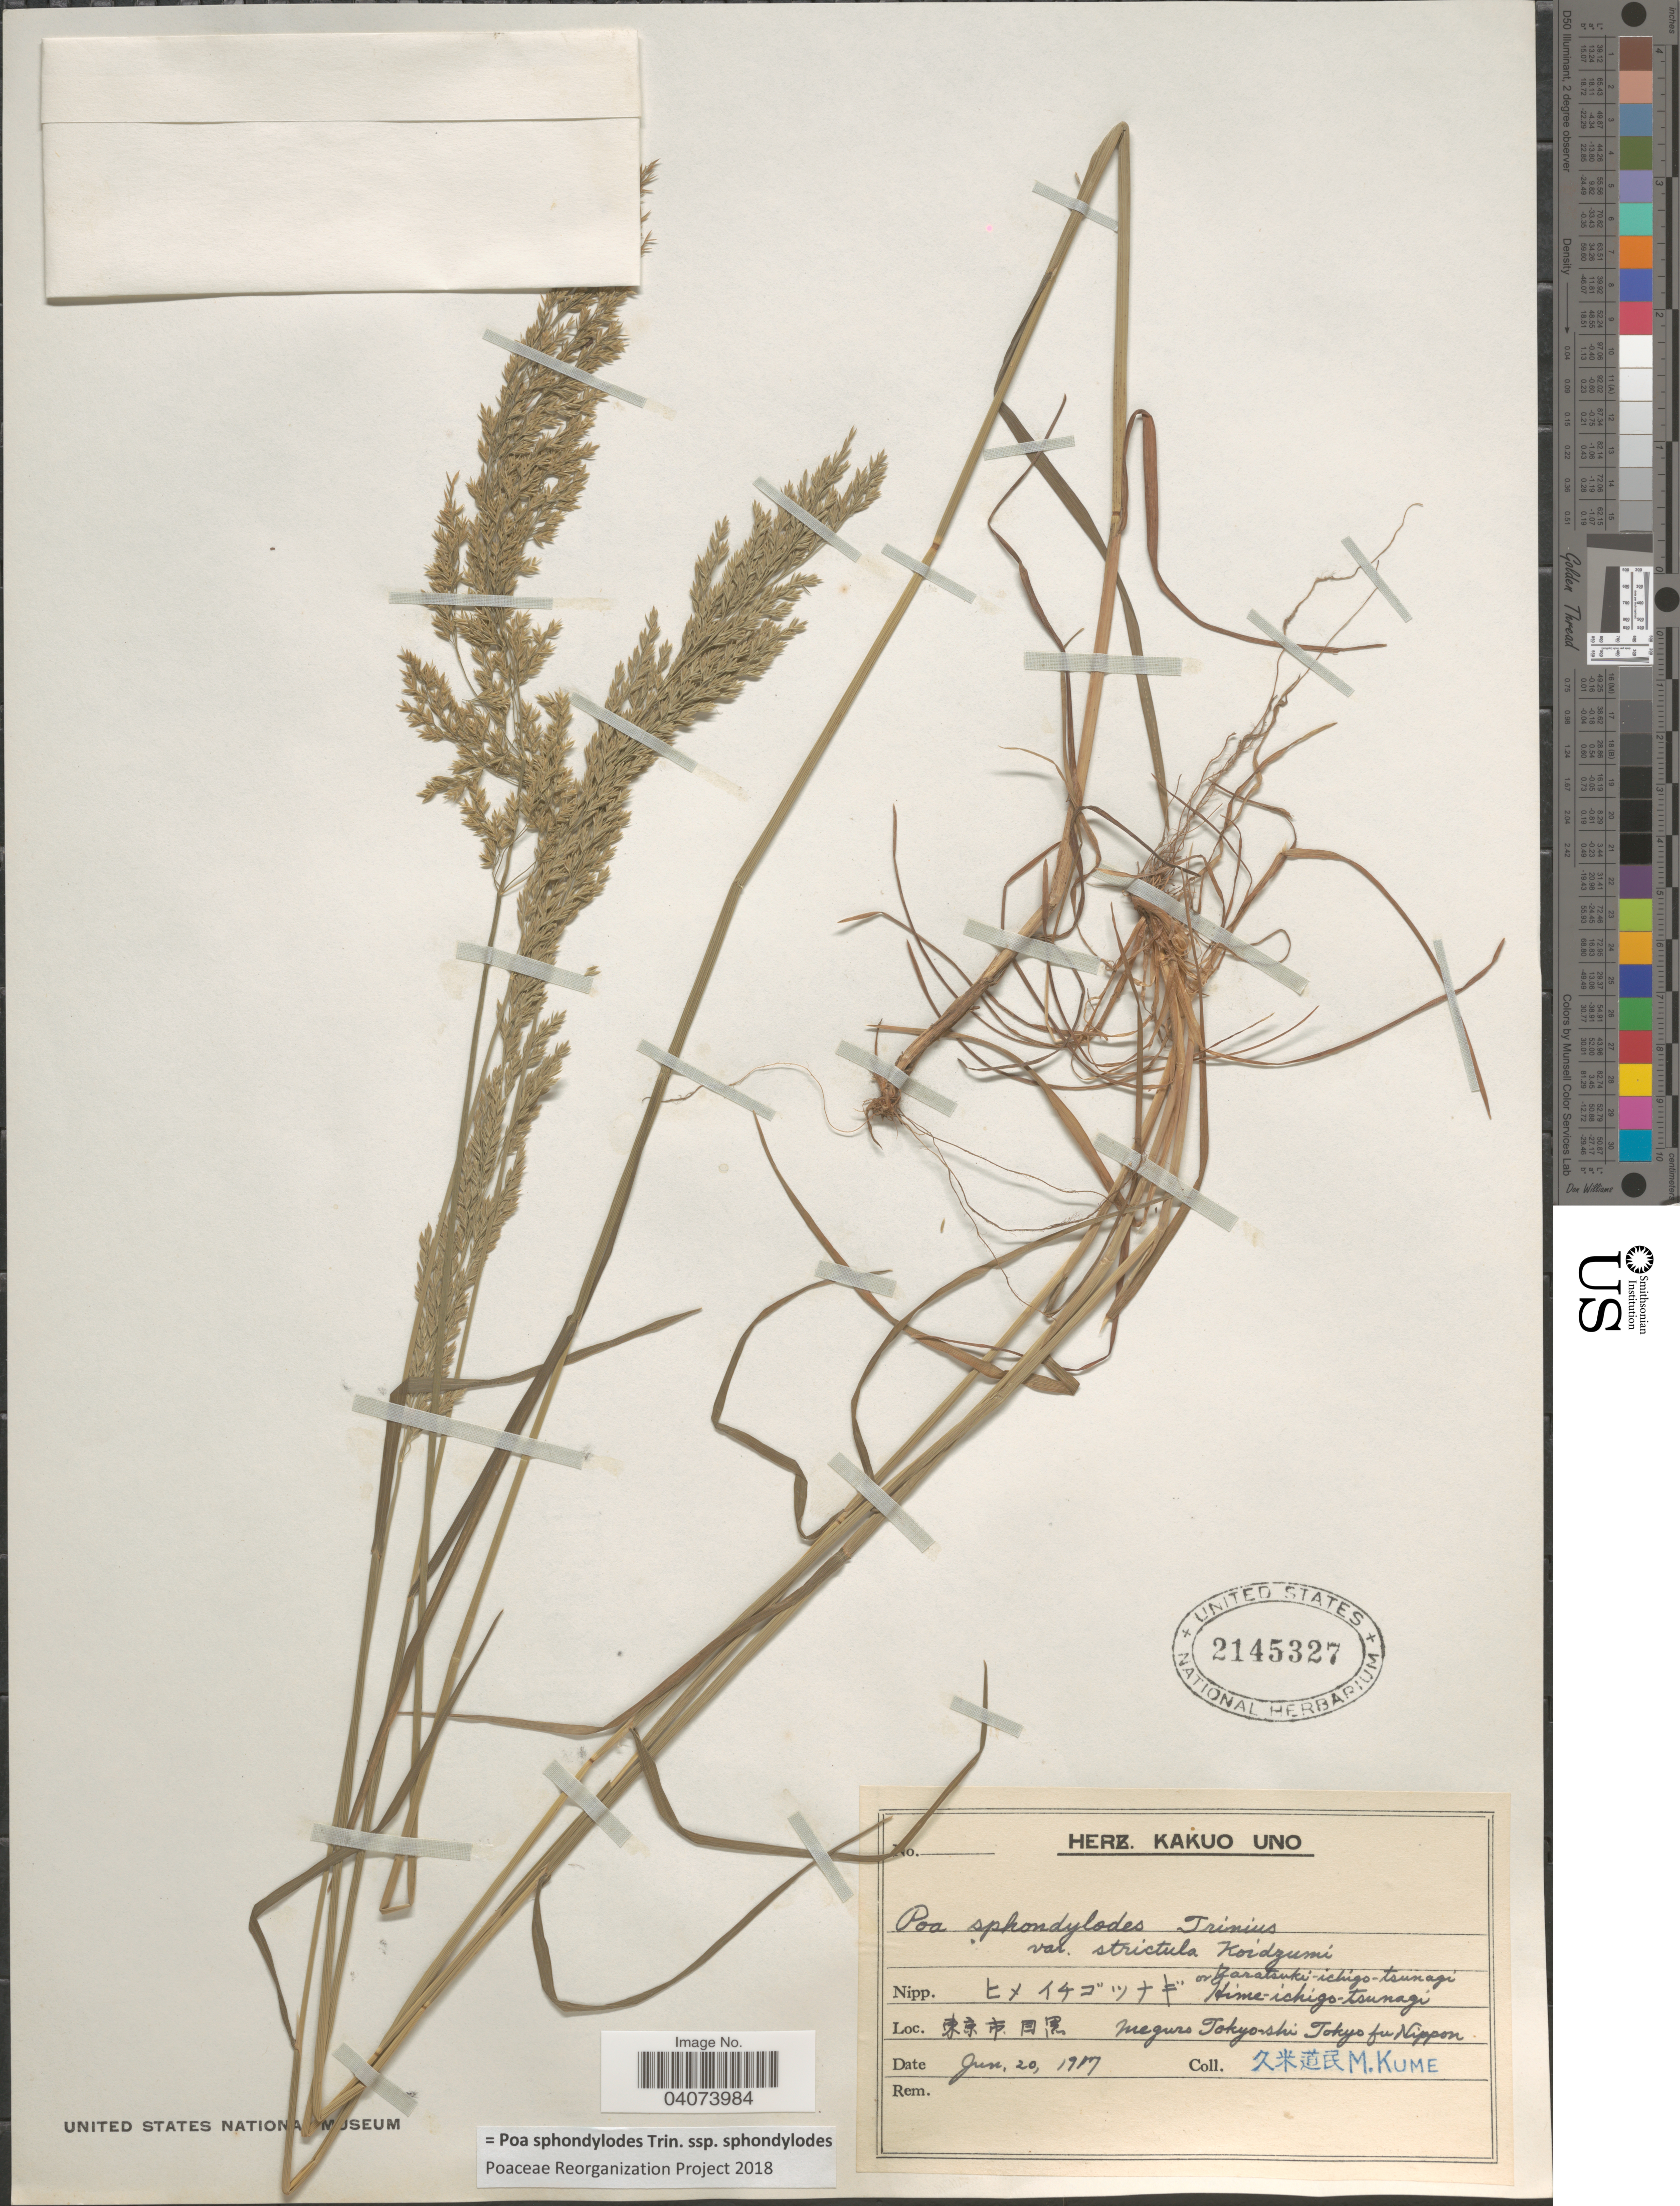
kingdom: Plantae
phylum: Tracheophyta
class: Liliopsida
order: Poales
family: Poaceae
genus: Poa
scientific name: Poa sphondylodes subsp. sphondylodes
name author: Trin.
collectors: M. Kume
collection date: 1917-06-20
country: Japan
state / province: Tokyo, Federal City of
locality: Meguro Tokyo-shi Tokyo fu Nippon.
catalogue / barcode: US 2145327